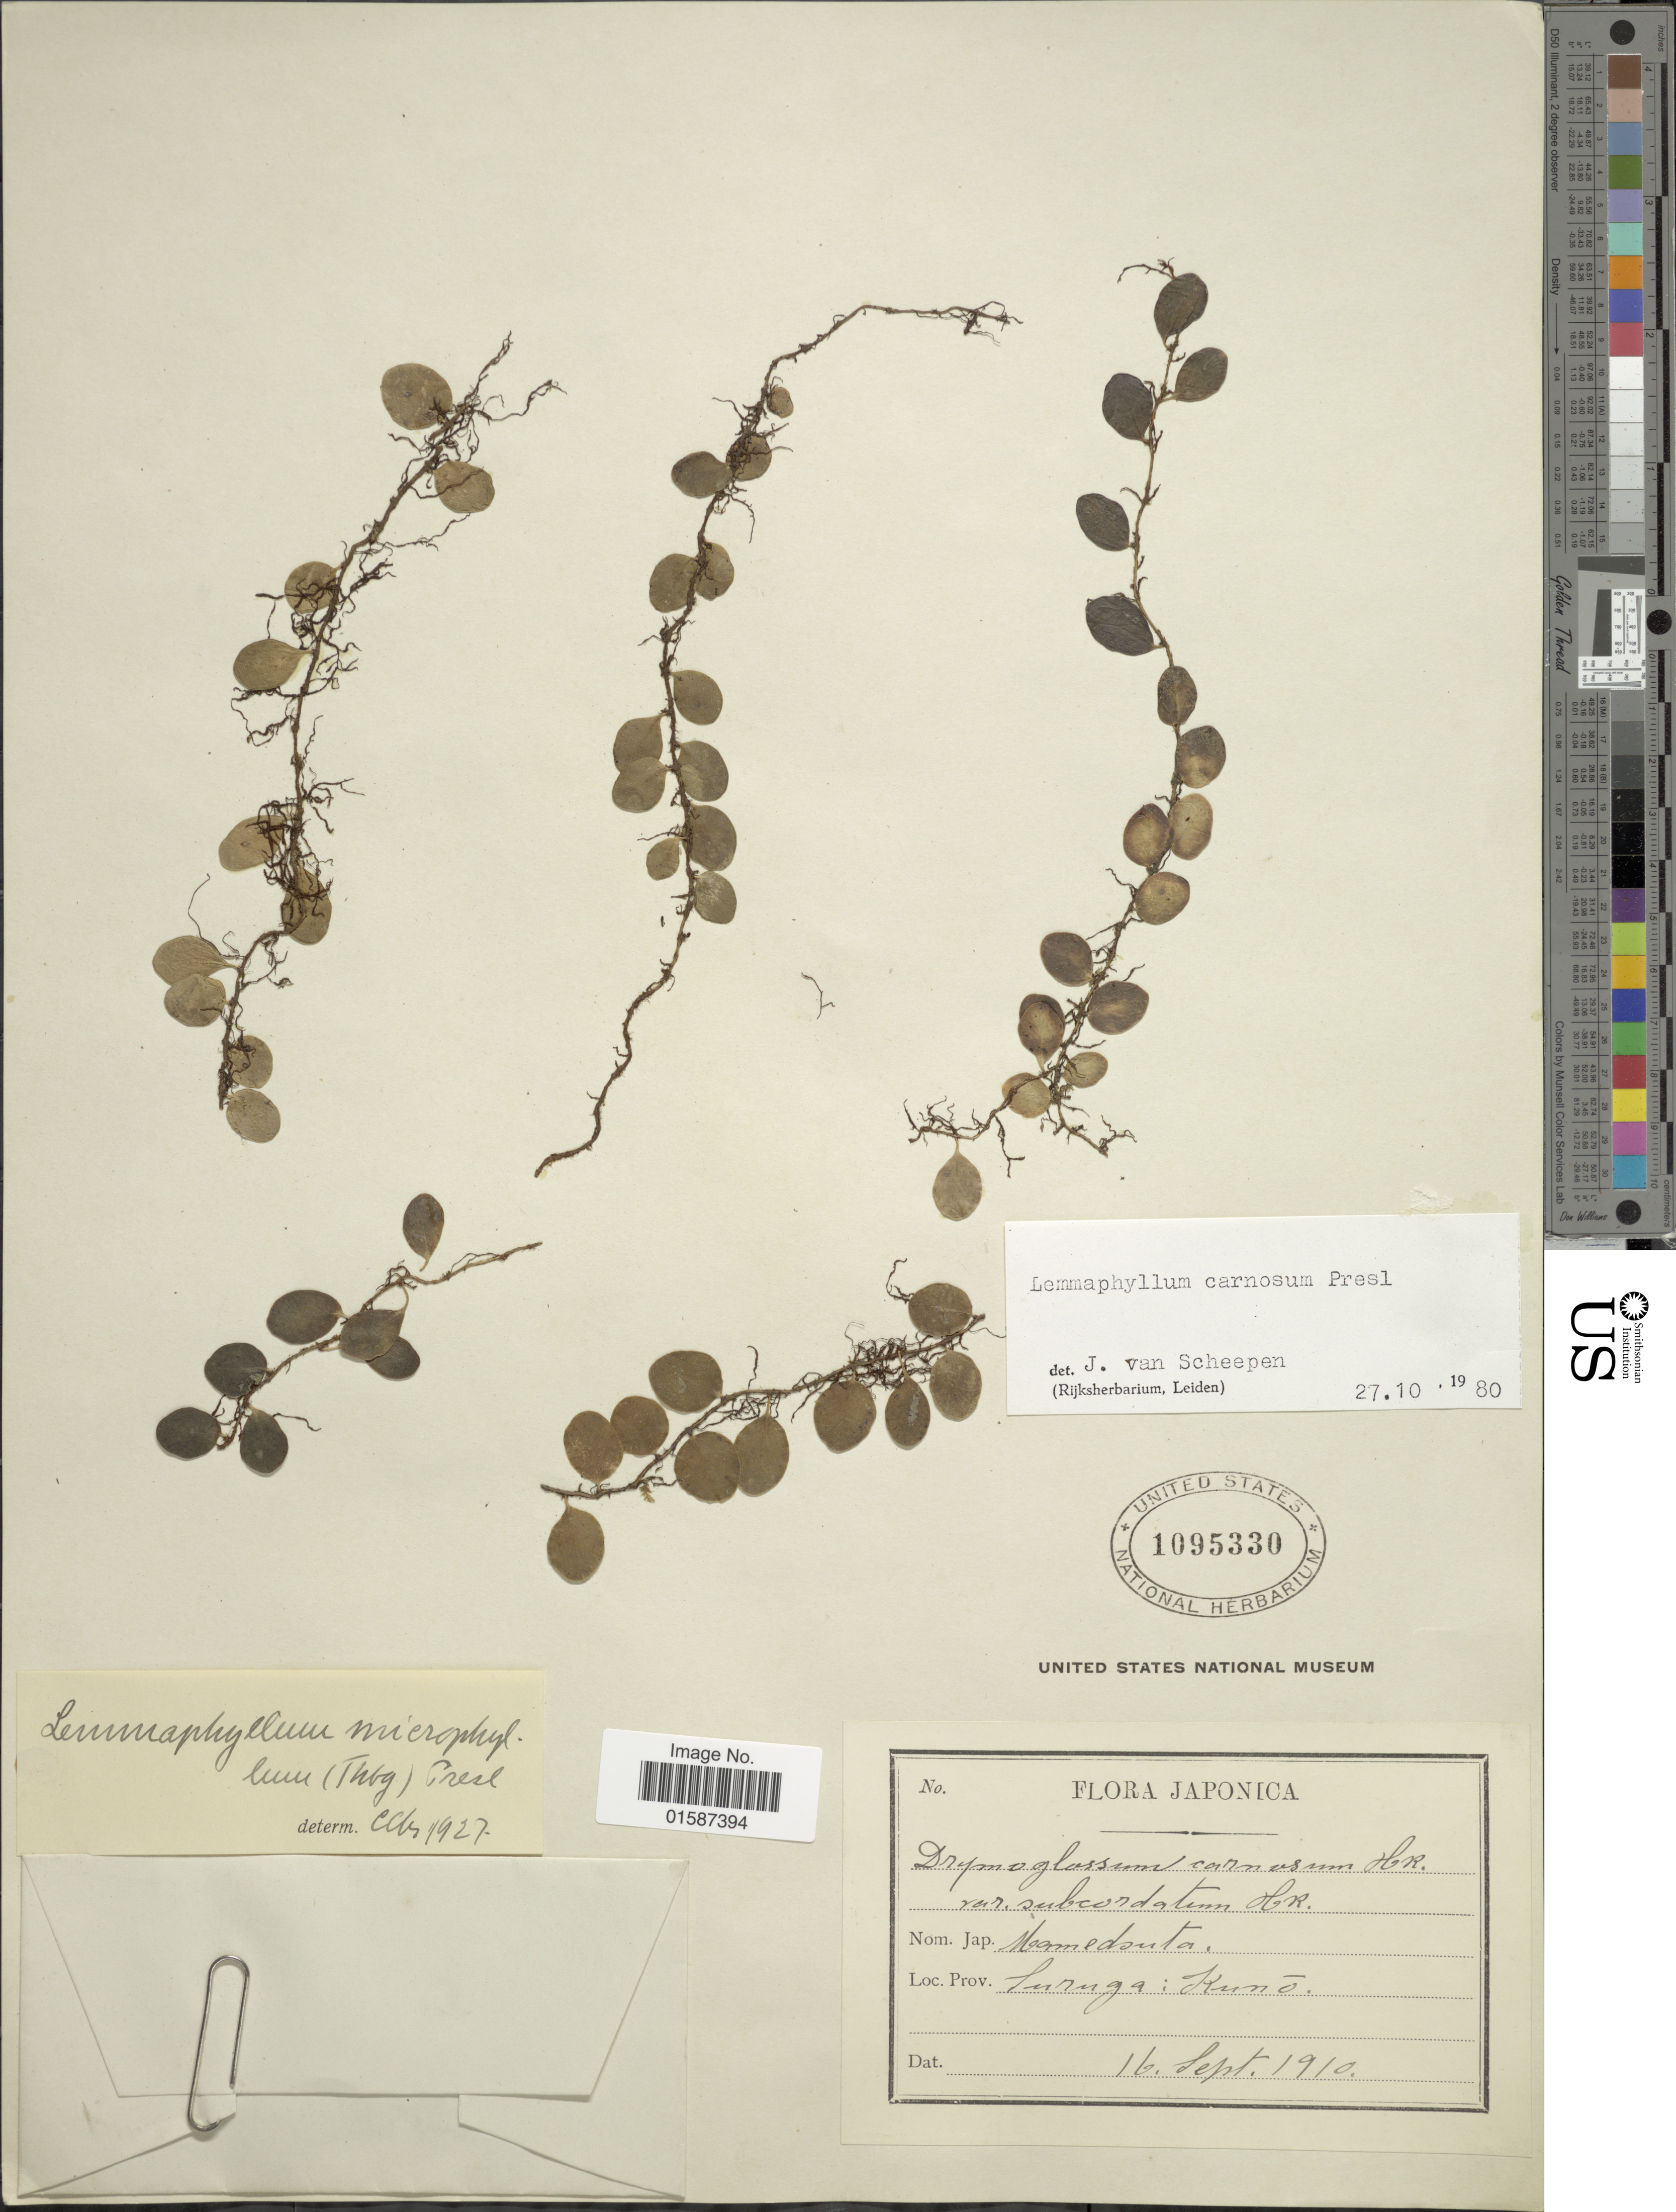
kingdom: Plantae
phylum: Tracheophyta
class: Polypodiopsida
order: Polypodiales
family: Polypodiaceae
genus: Lemmaphyllum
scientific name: Lemmaphyllum microphyllum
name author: C. Presl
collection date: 1910-09-16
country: Japan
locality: Namedonta, Lurunga: Kumo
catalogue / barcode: US 1095330